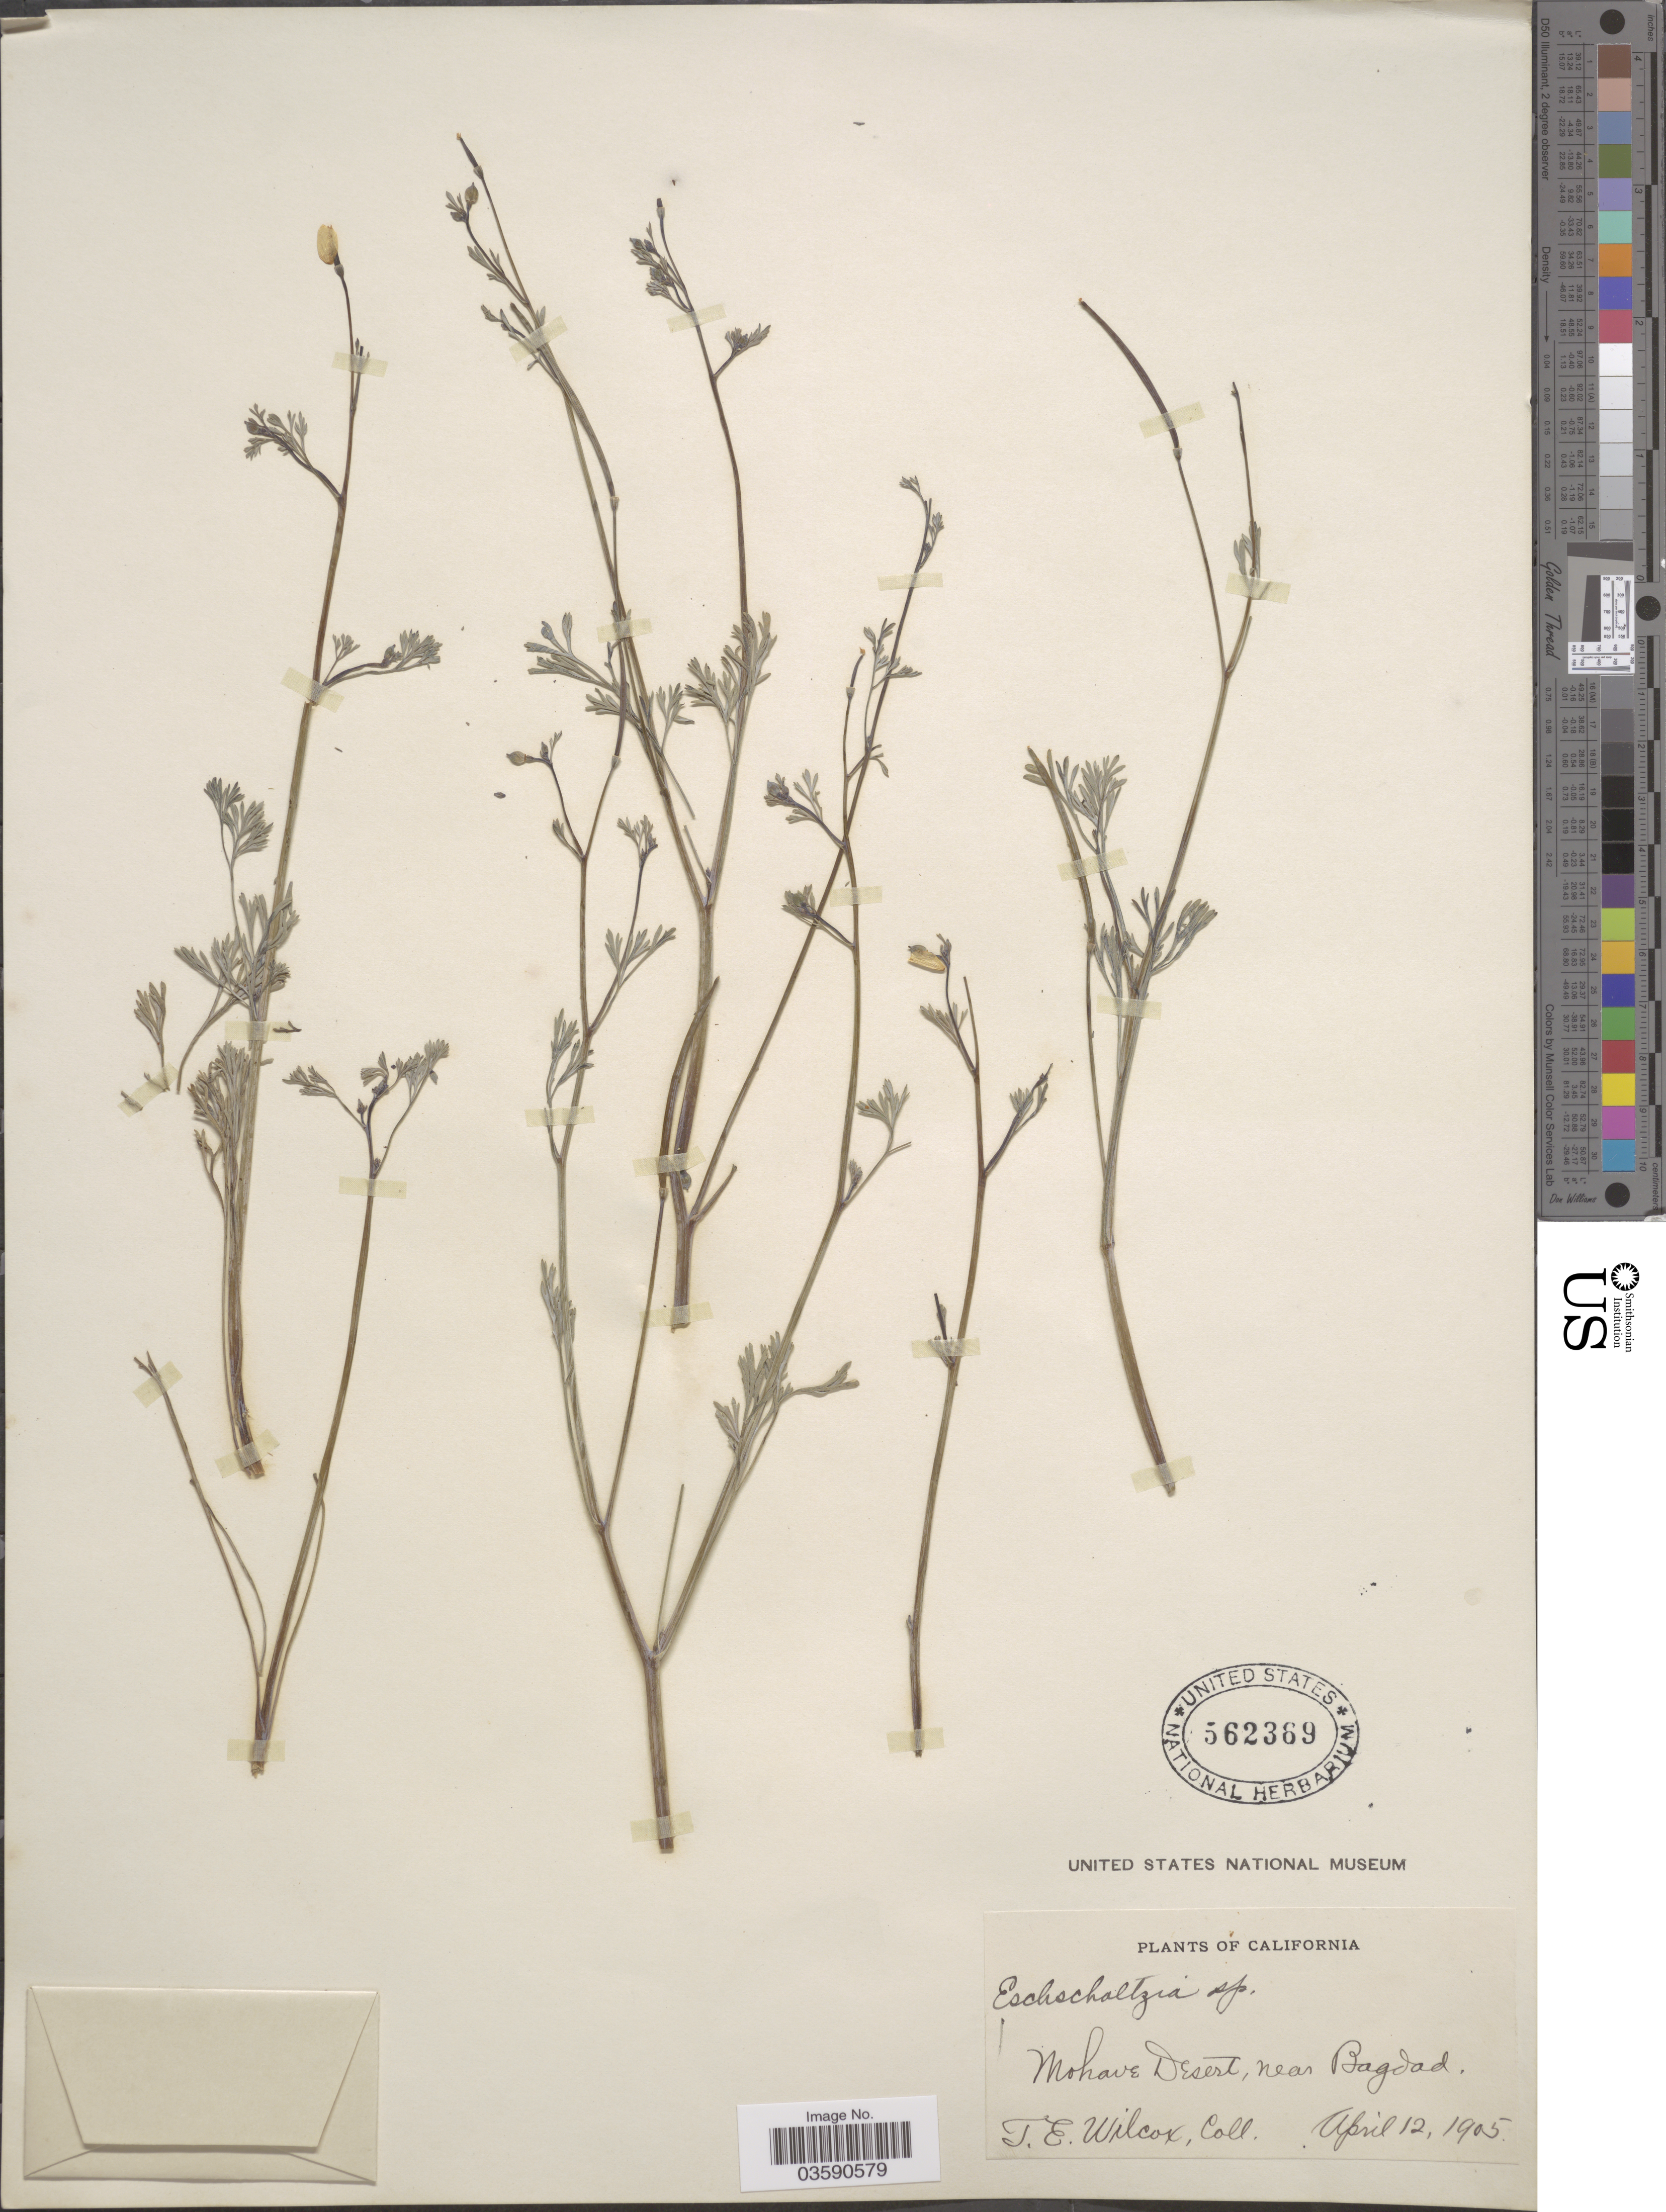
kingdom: Plantae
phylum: Tracheophyta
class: Magnoliopsida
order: Ranunculales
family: Papaveraceae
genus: Eschscholzia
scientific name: Eschscholzia minutiflora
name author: S. Watson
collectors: T. E. Wilcox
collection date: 1905-04-12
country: United States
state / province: California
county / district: Kern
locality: Mohave Desert, near Bagdad.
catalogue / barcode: US 562369